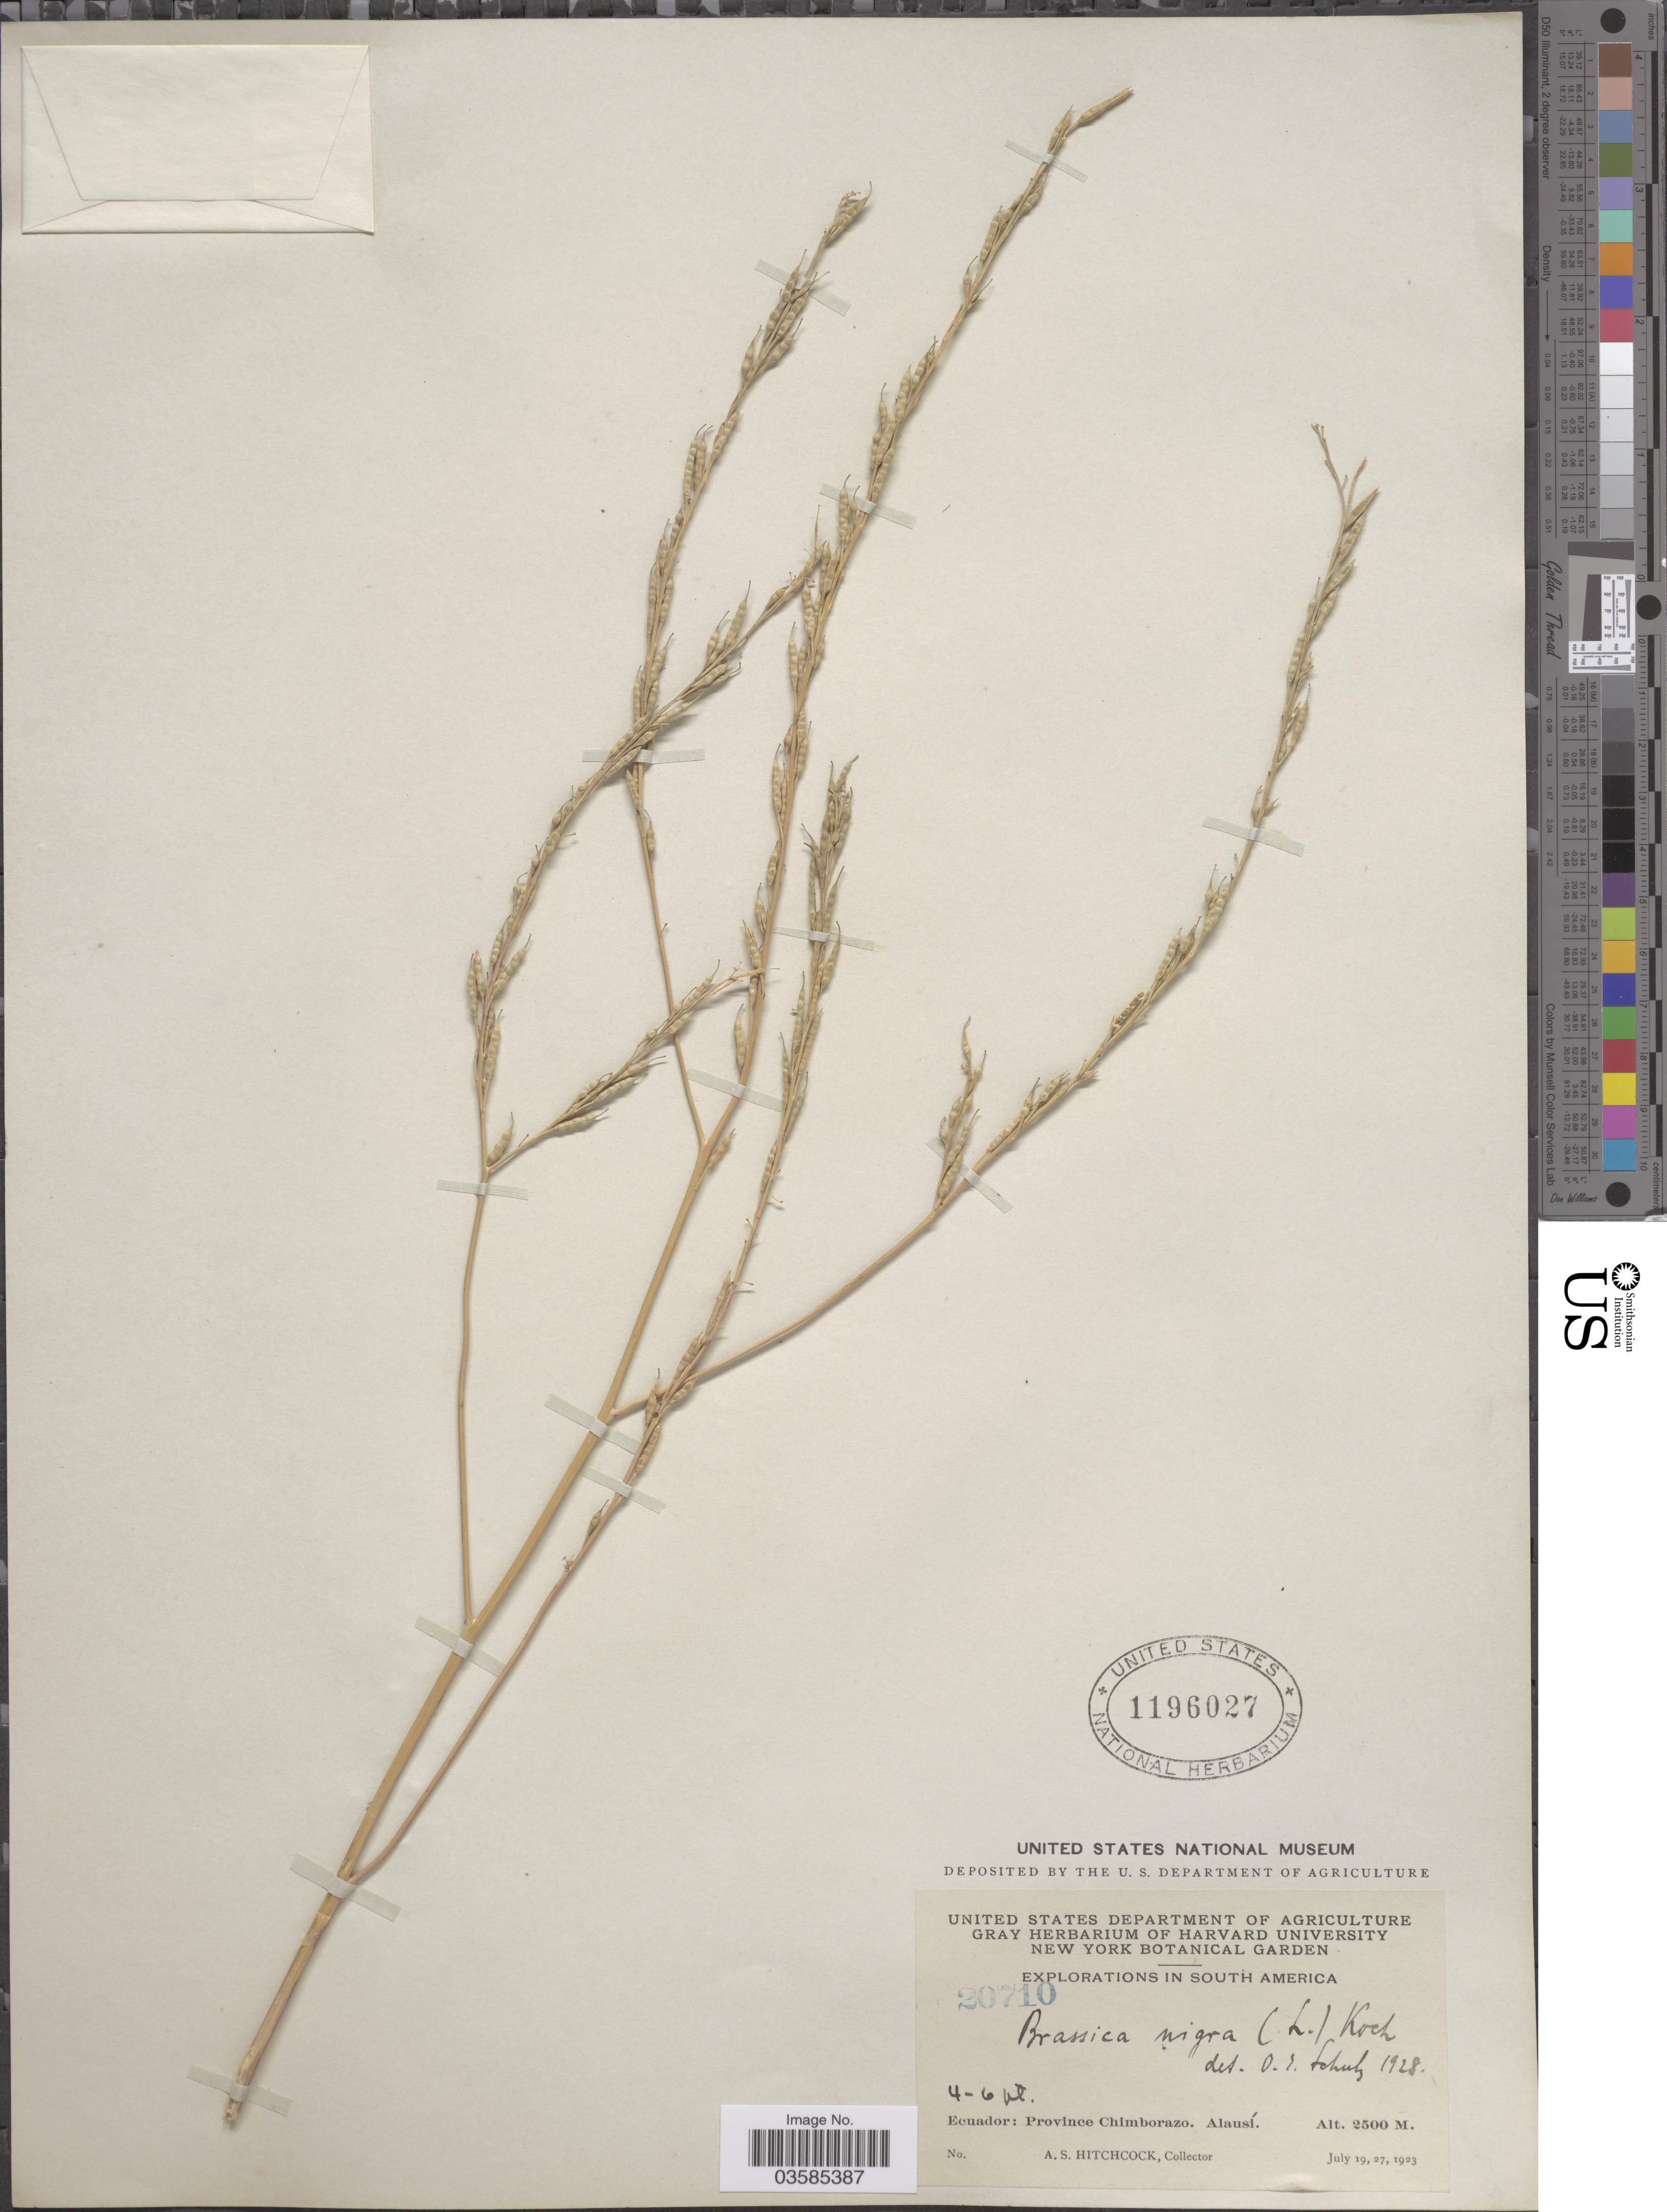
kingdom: Plantae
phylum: Tracheophyta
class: Magnoliopsida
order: Brassicales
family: Brassicaceae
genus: Brassica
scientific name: Brassica nigra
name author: (L.) W.D.J. Koch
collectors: A. S. Hitchcock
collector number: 20710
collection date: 1923-07-19/1923-07-27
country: Ecuador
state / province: Chimborazo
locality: Alausi.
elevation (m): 2500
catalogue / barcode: US 1196027